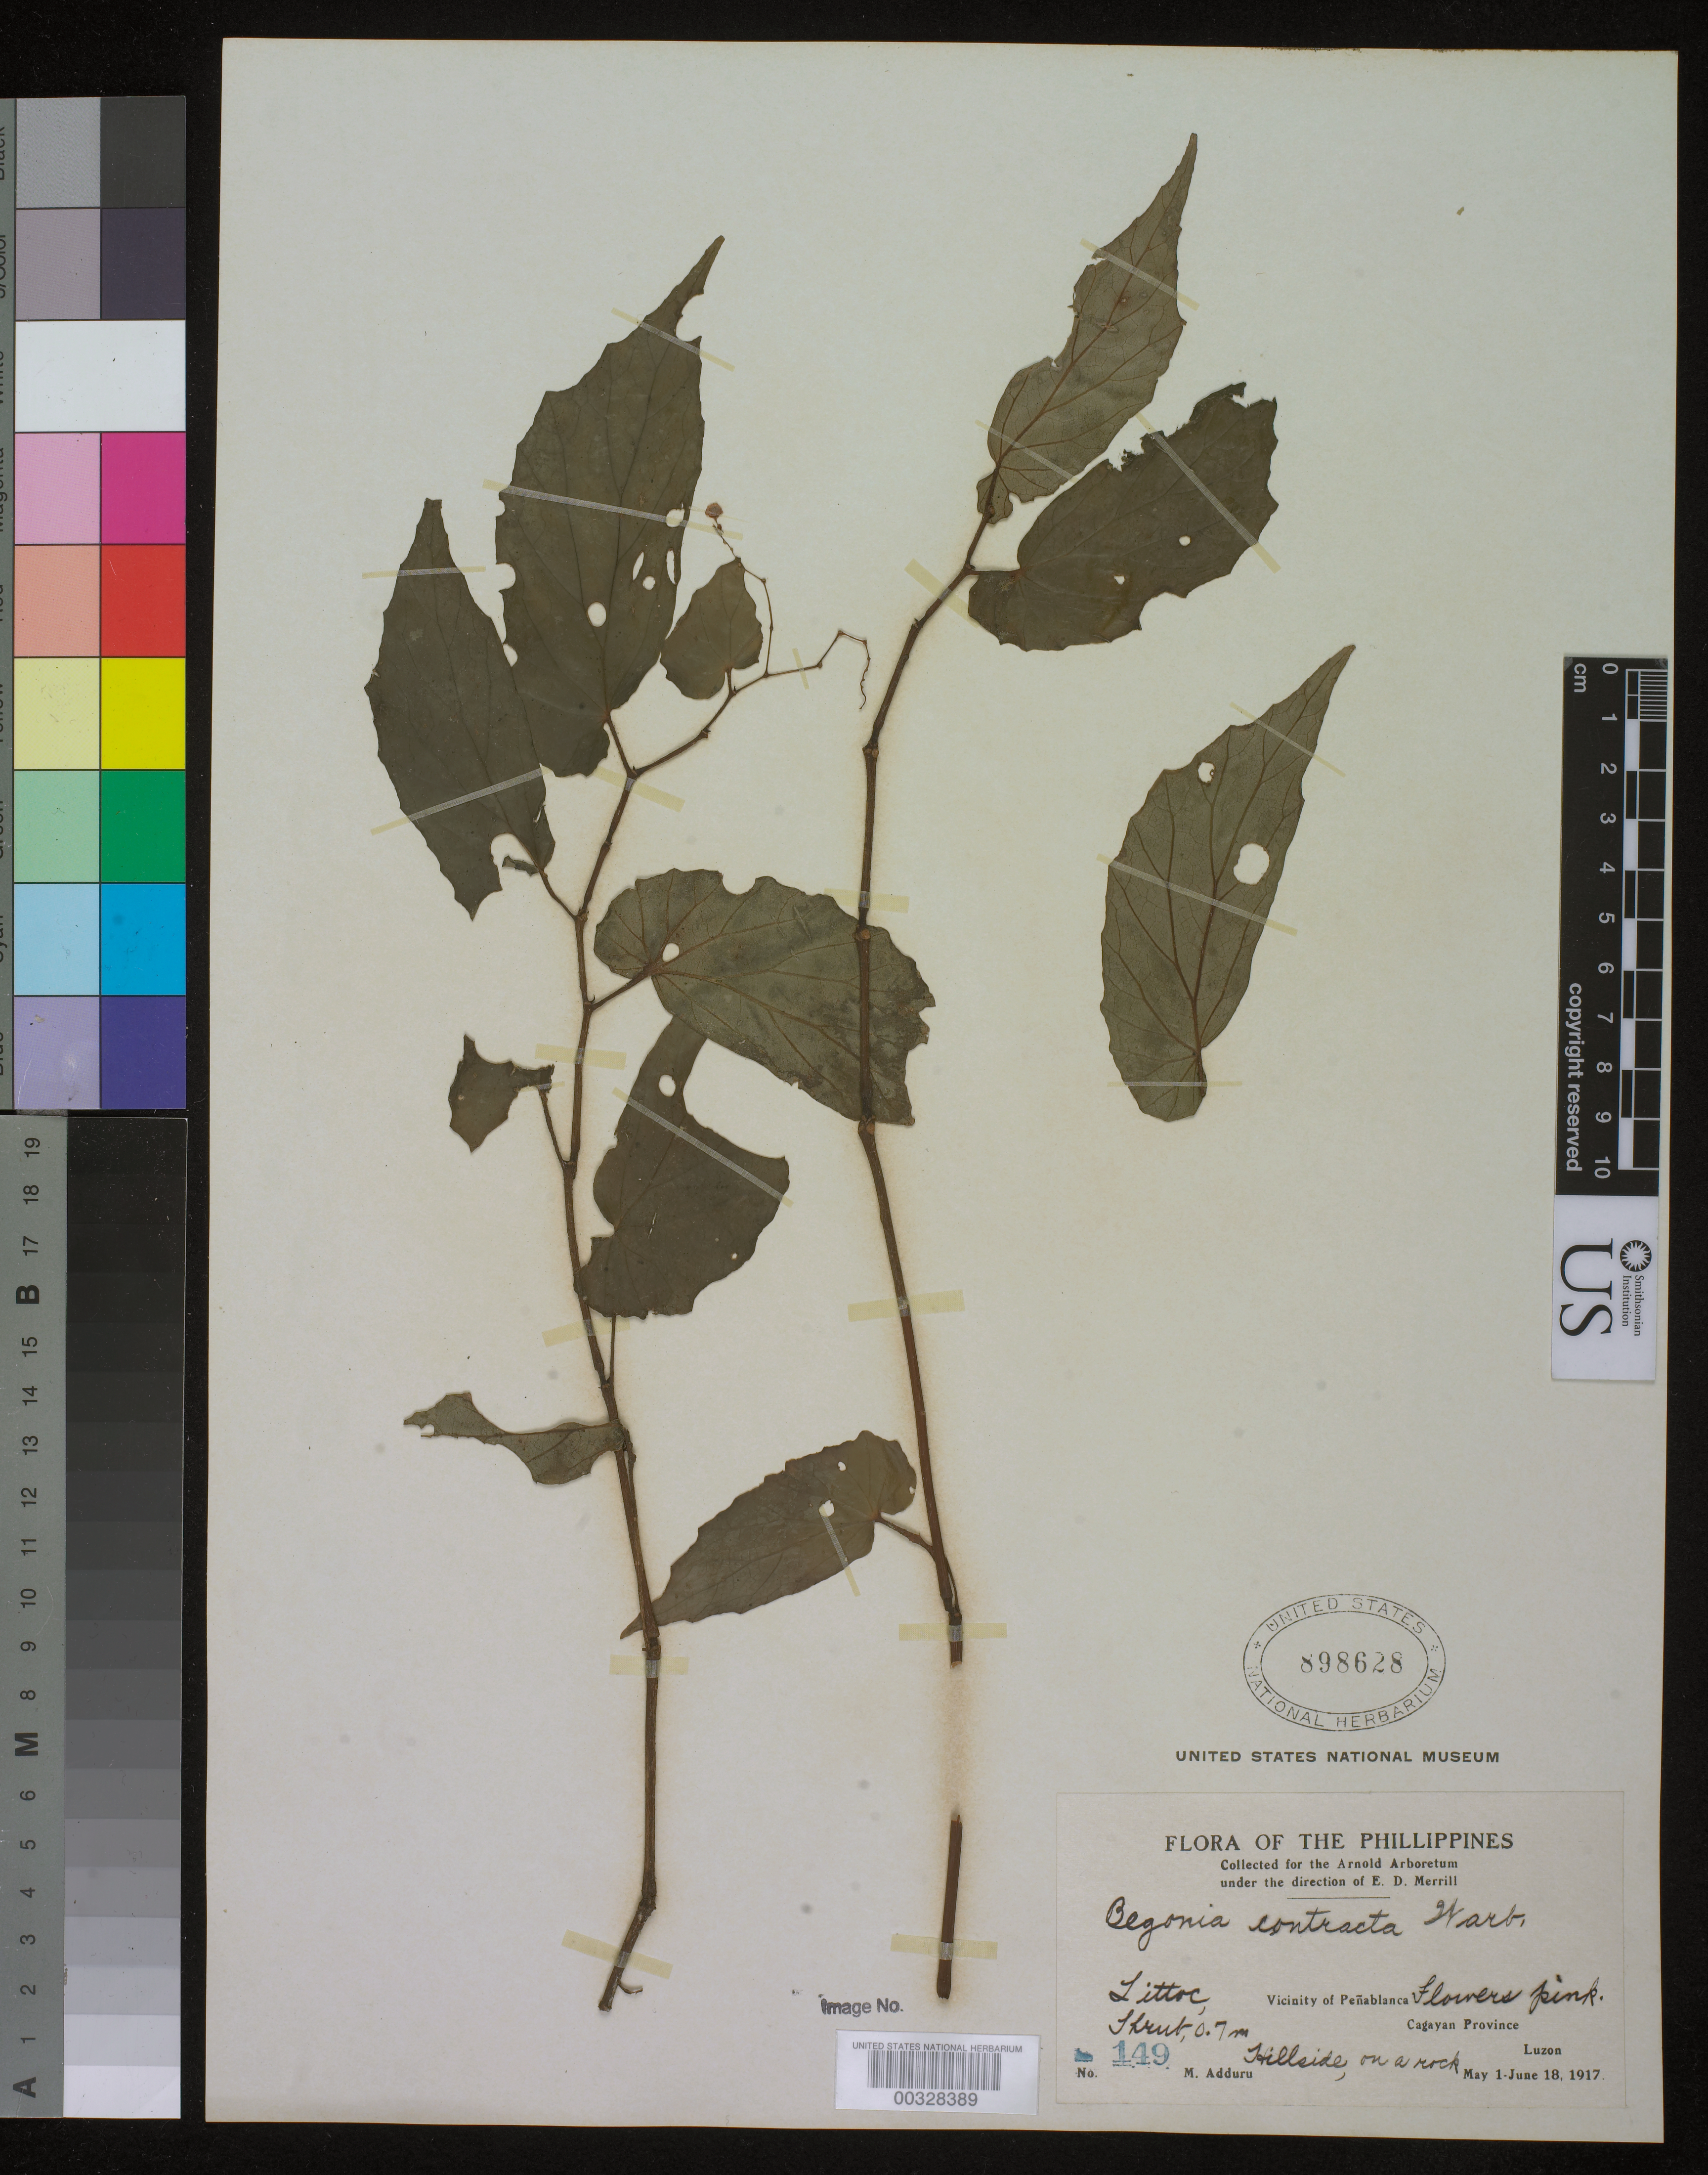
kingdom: Plantae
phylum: Tracheophyta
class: Magnoliopsida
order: Cucurbitales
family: Begoniaceae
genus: Begonia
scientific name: Begonia contracta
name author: Warb.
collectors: M. Adduru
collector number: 149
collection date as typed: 01 May 1917 to 18 Jun 1917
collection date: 1917-05-01/1917-06-18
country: Philippines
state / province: Cagayan Valley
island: Luzon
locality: Vicinity of penablanca, littoc. Cagayan,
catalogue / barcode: US 898628